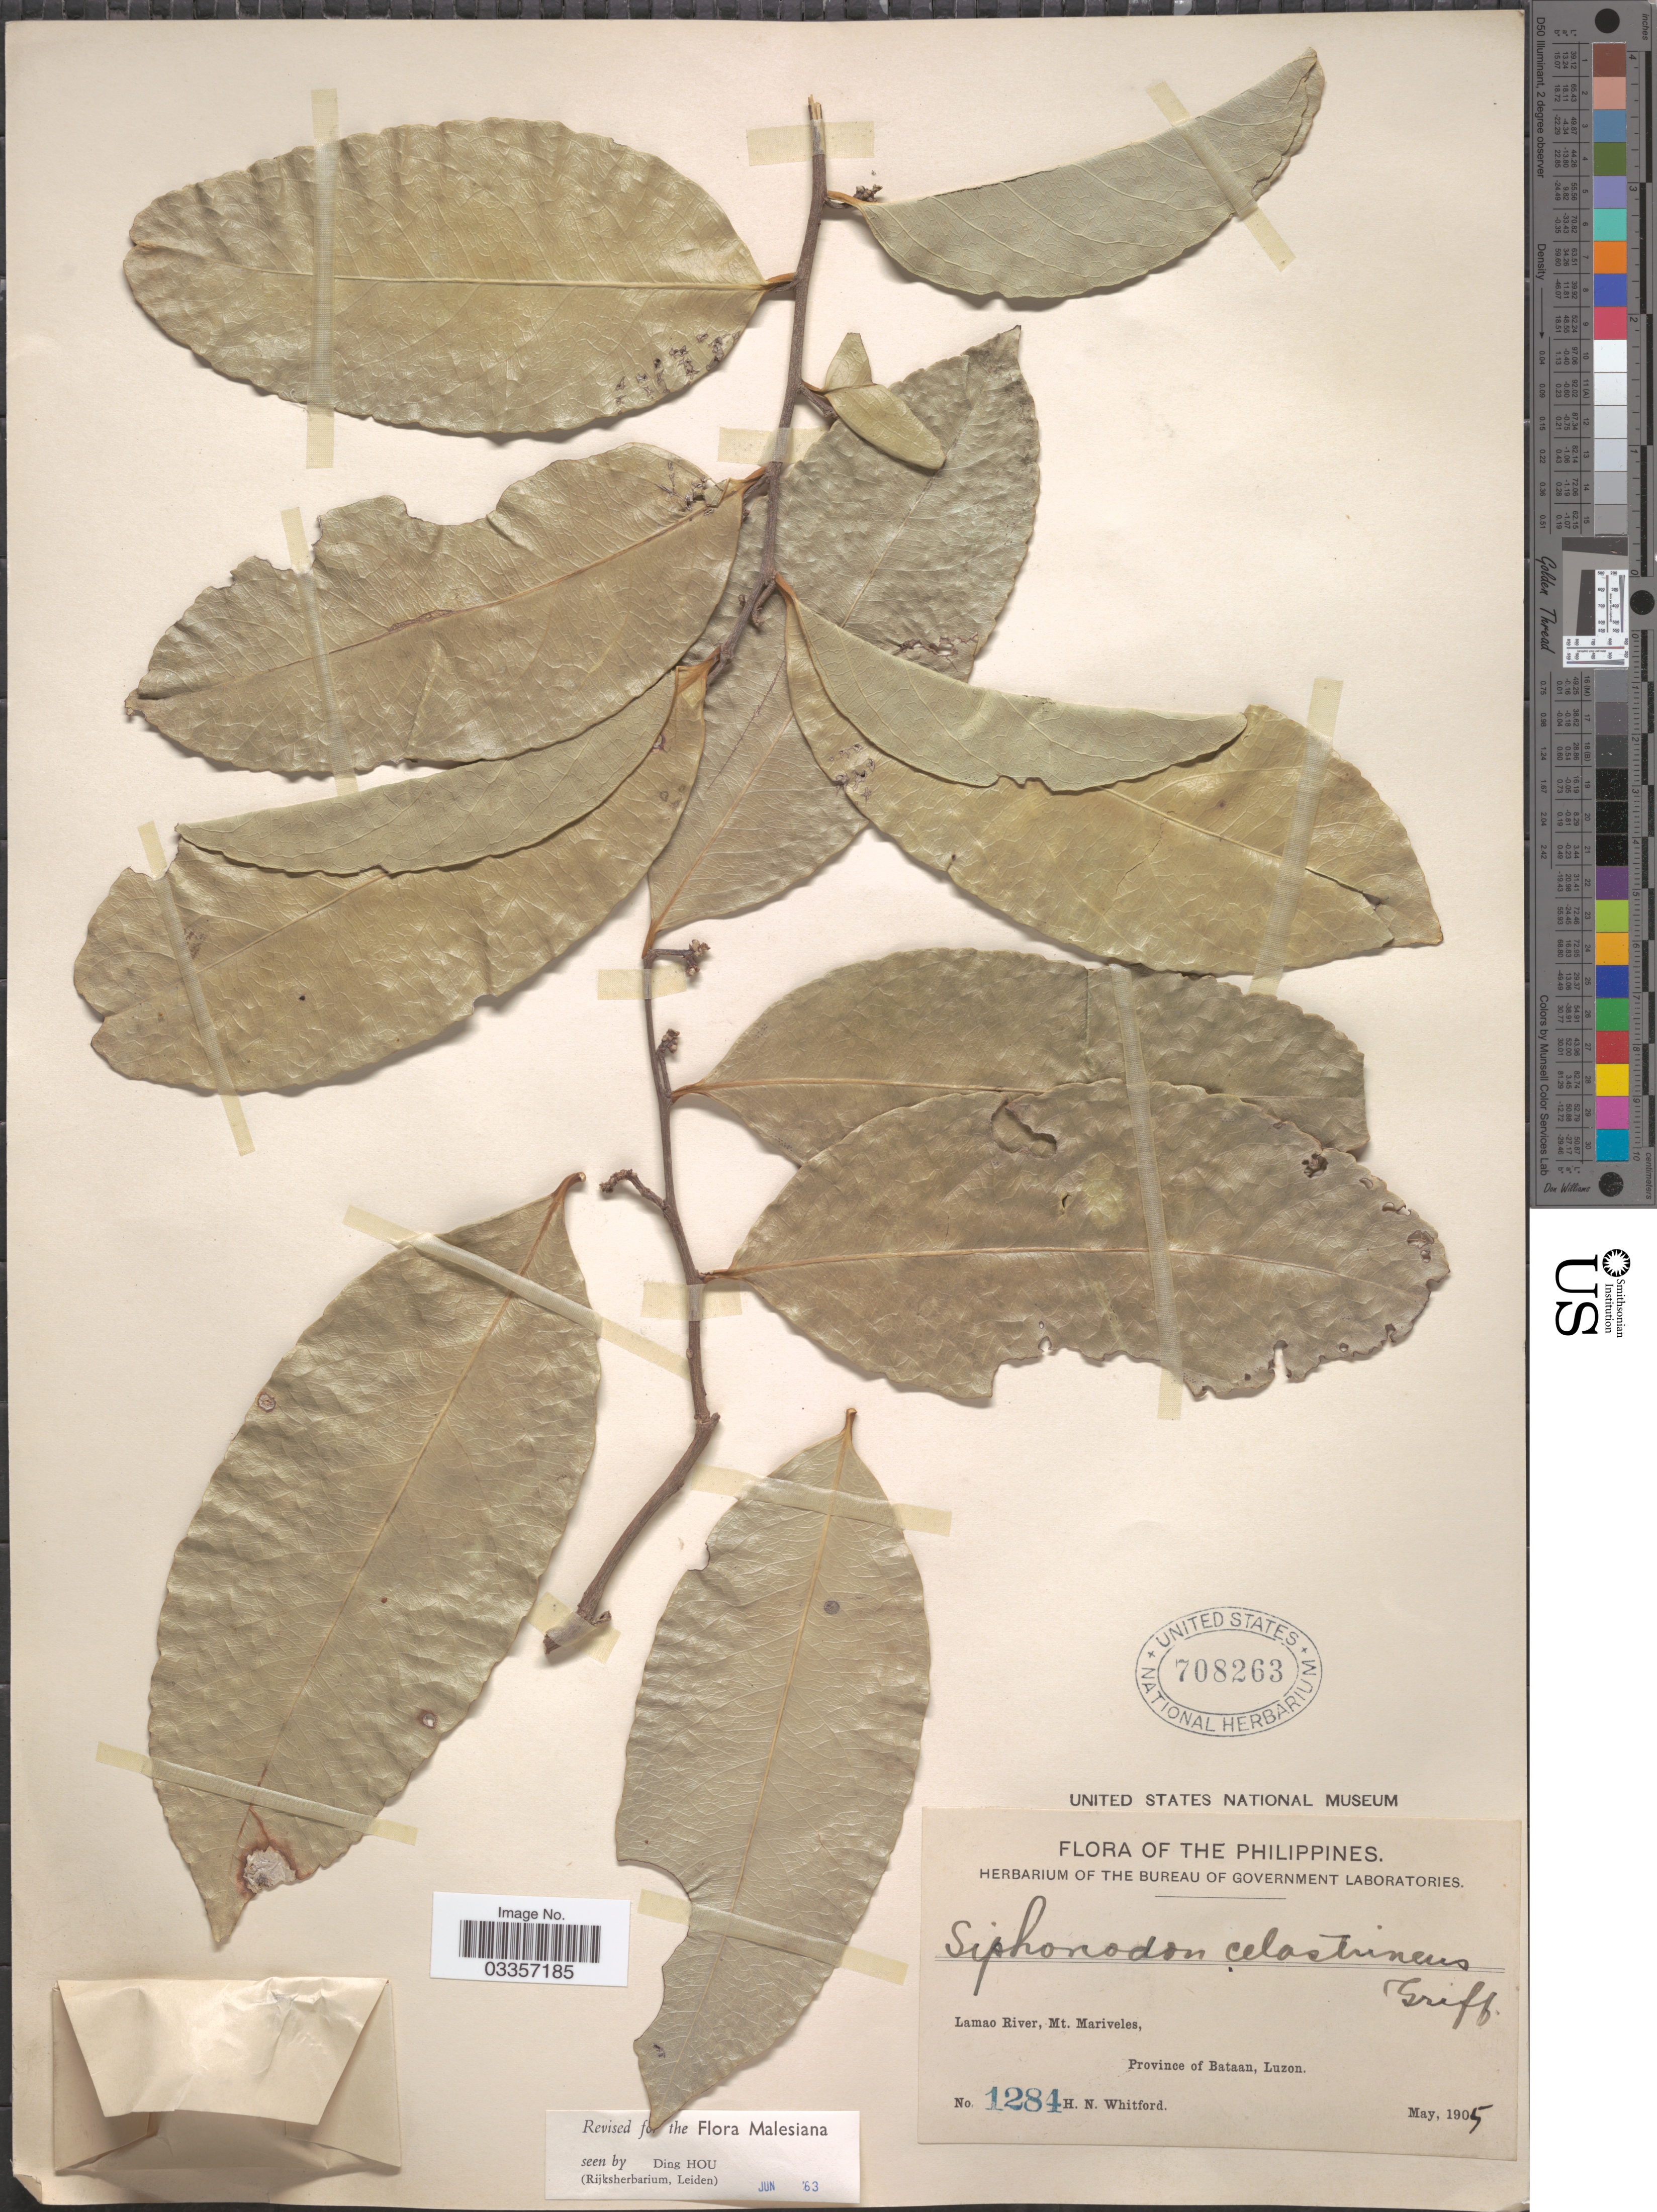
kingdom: Plantae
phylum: Tracheophyta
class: Magnoliopsida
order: Celastrales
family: Celastraceae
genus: Siphonodon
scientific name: Siphonodon celastrineus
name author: Griff.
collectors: H. N. Whitford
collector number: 1284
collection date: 1905-05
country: Philippines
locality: Lamao River, Mt. Mariveles, Province of Bataan, Luzon.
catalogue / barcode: US 708263